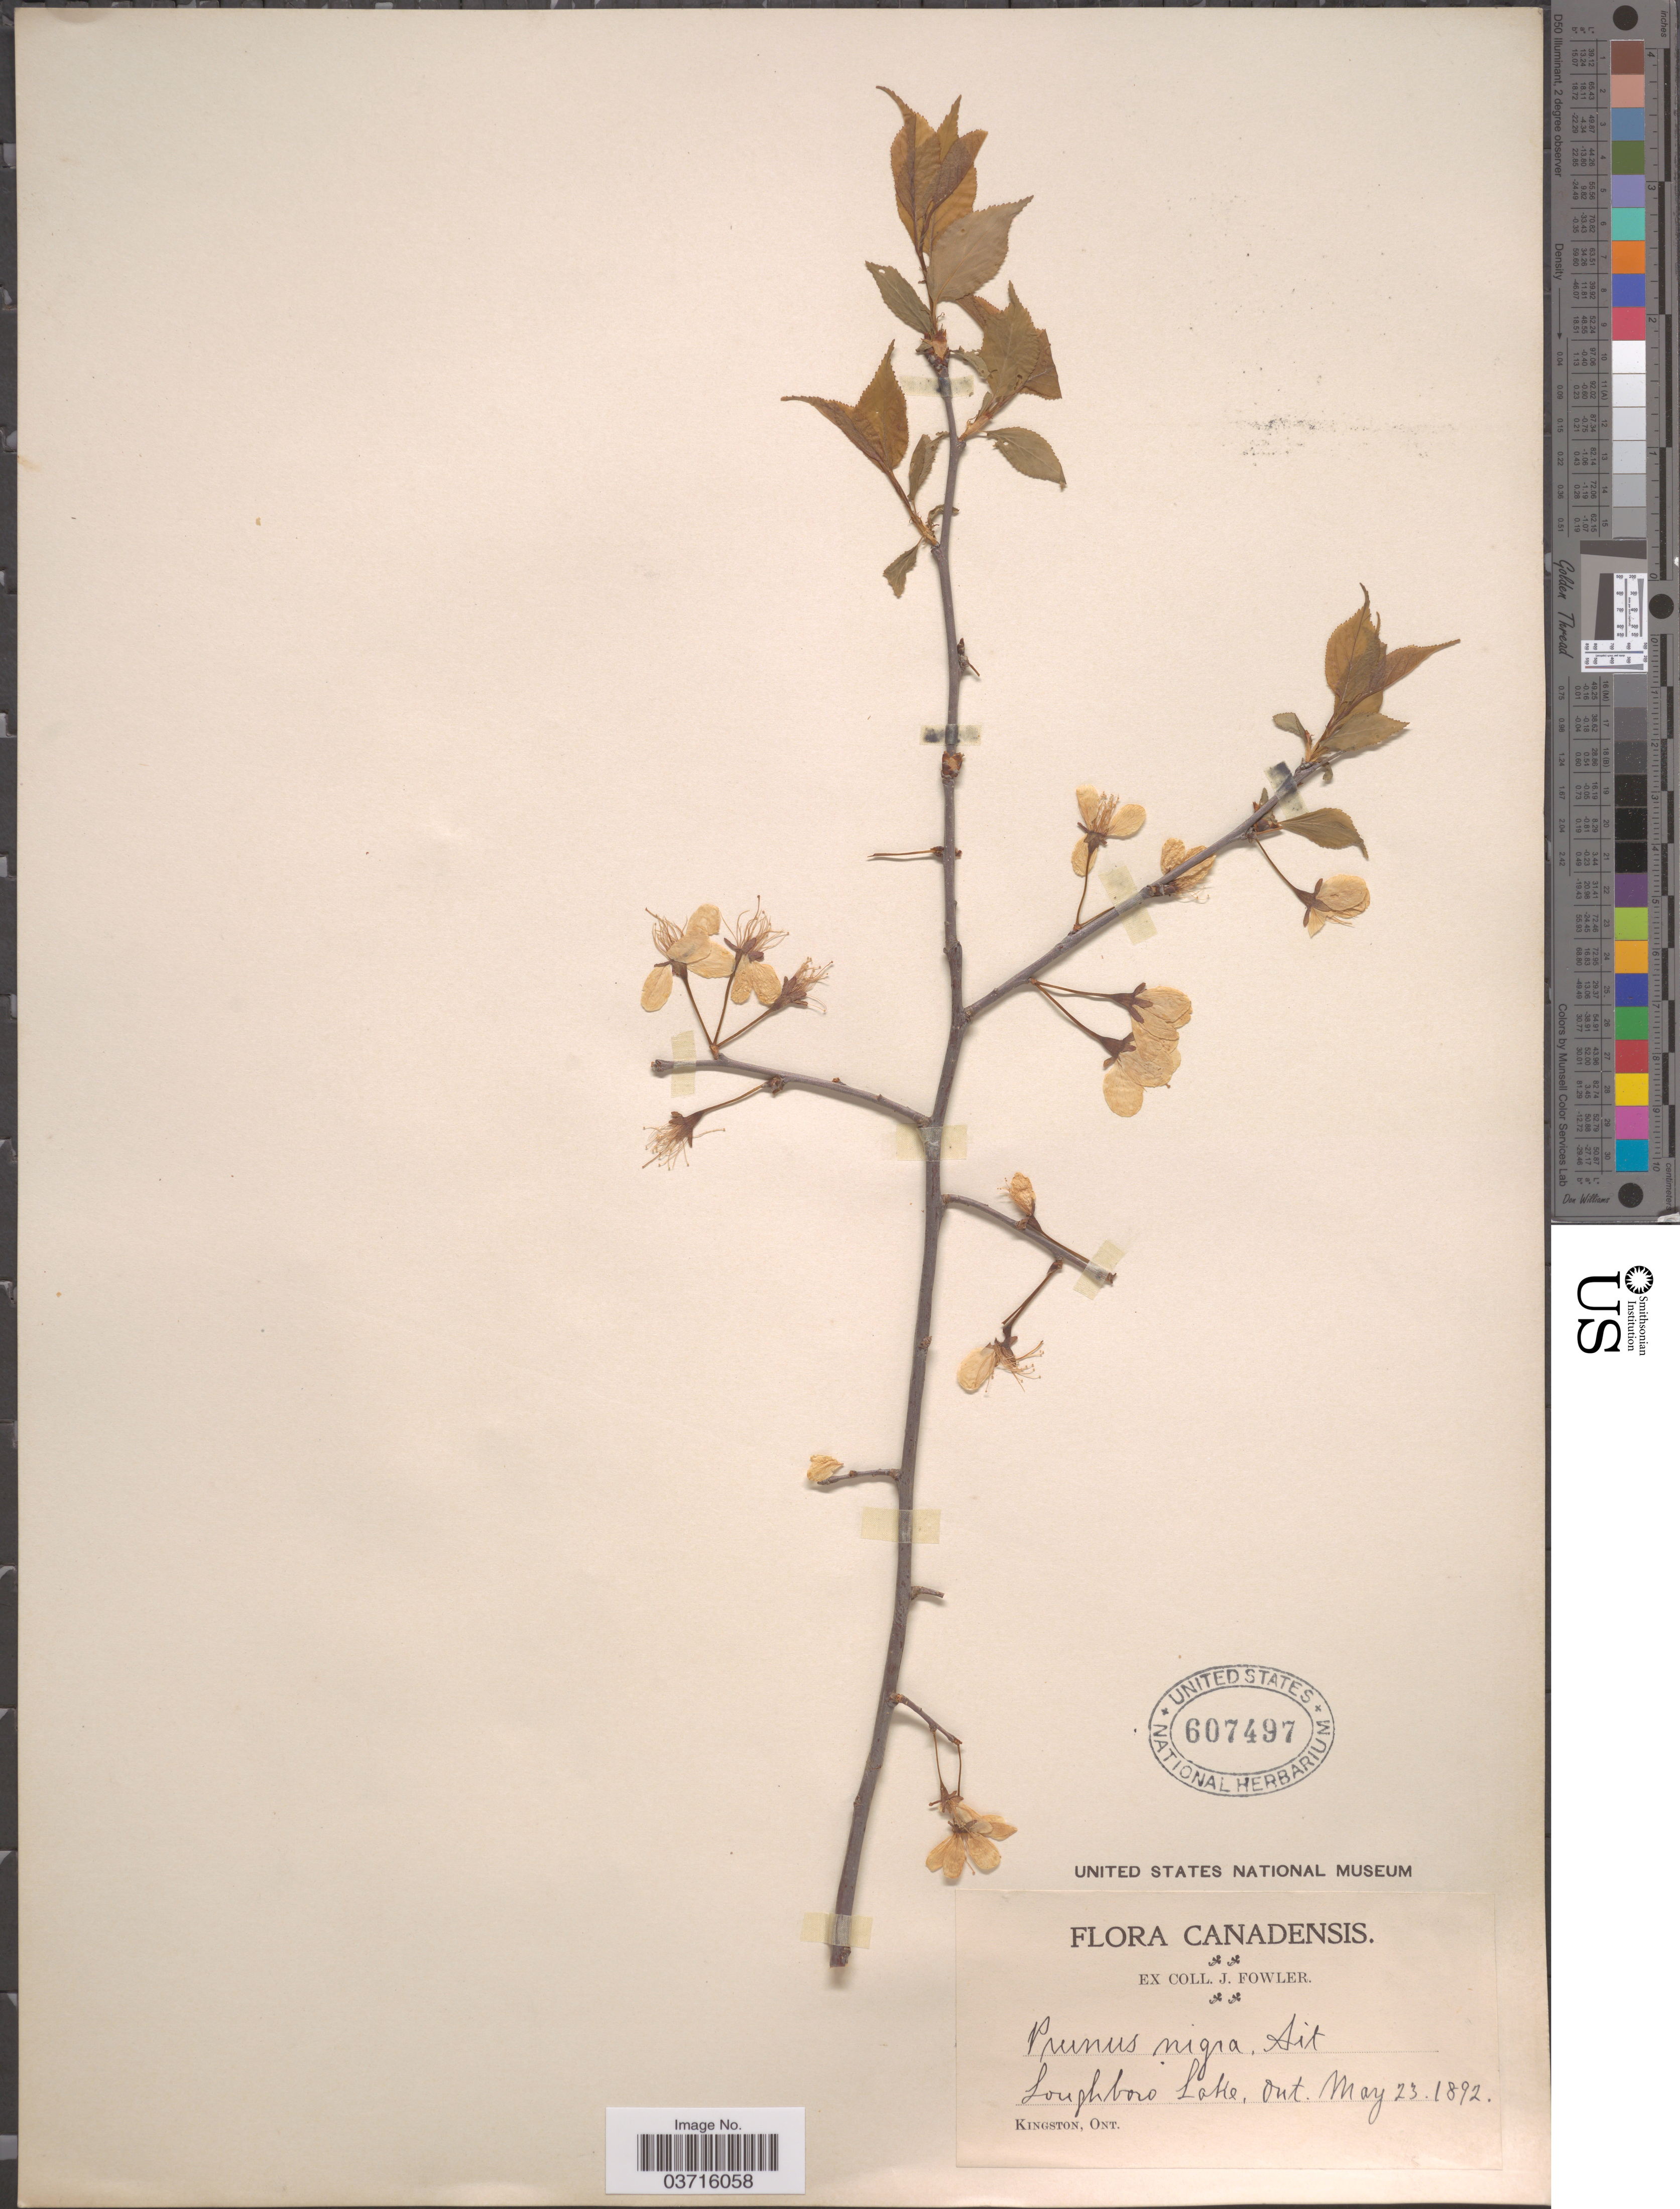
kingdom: Plantae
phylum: Tracheophyta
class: Magnoliopsida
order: Rosales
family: Rosaceae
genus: Prunus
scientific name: Prunus nigra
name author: Wight & Hedrick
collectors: J. Fowler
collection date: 1892-05-23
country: Canada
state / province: Ontario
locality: Loughboro Lake.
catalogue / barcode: US 607497